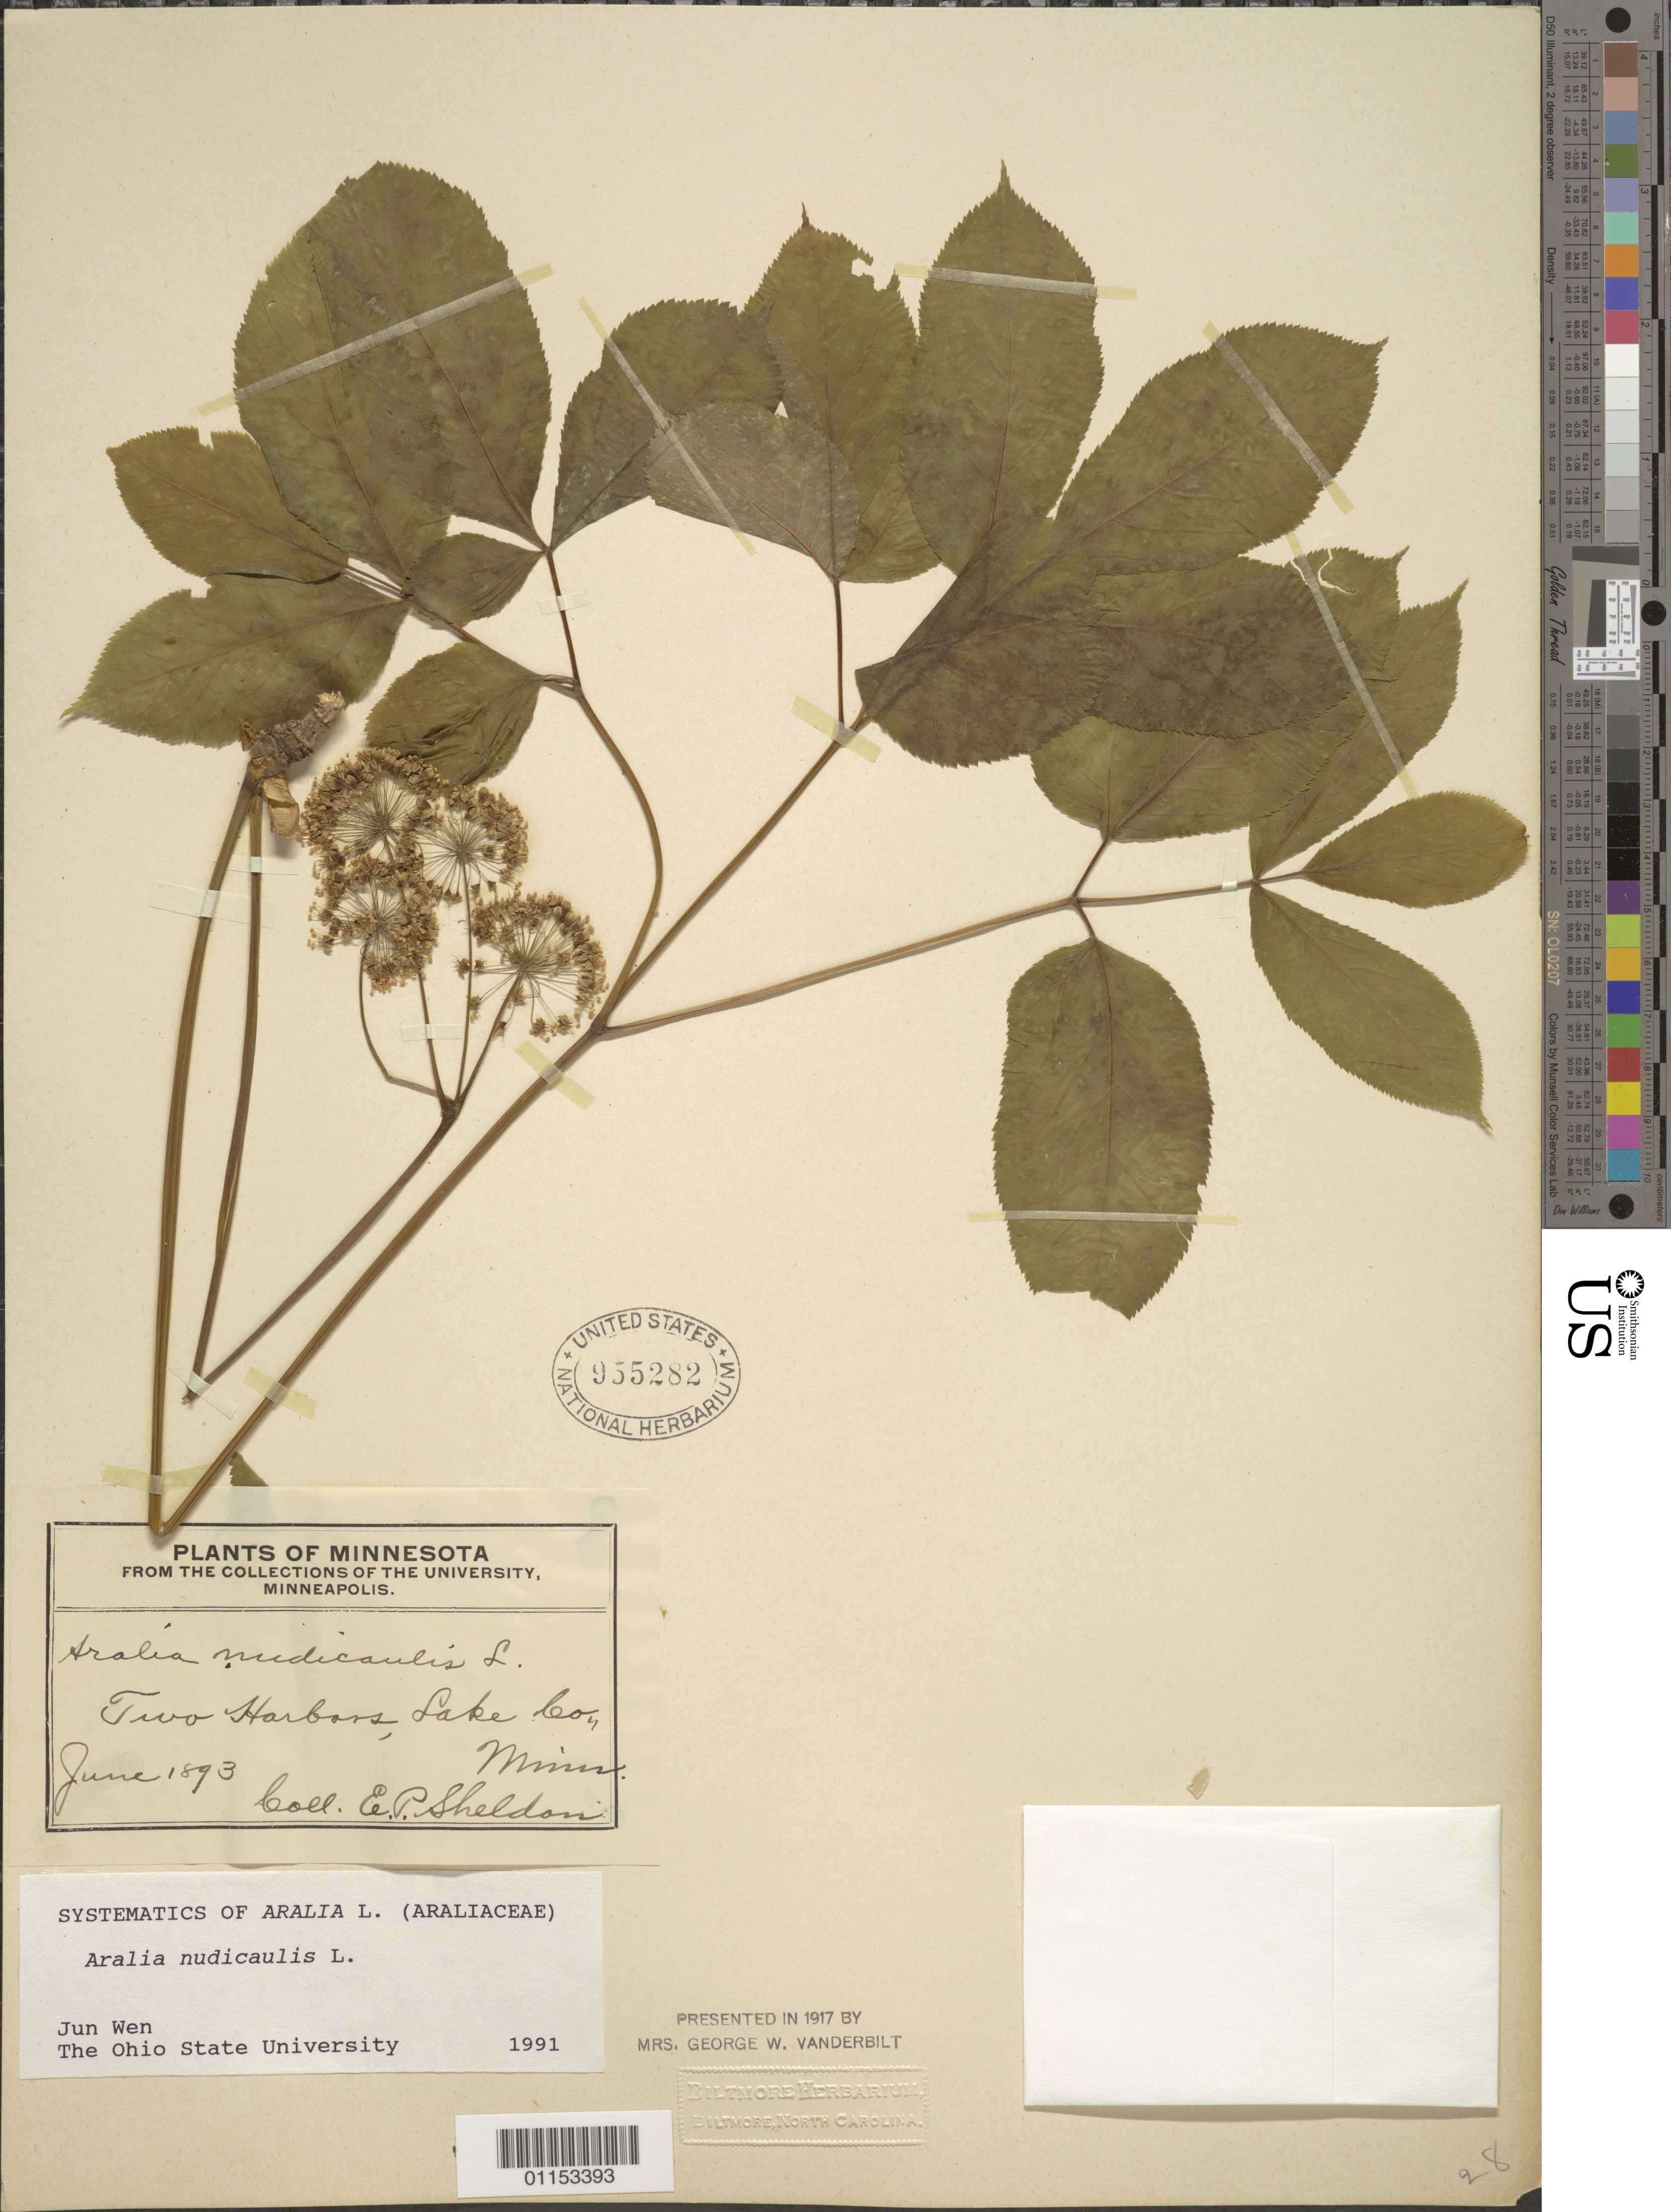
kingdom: Plantae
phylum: Tracheophyta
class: Magnoliopsida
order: Apiales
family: Araliaceae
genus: Aralia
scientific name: Aralia nudicaulis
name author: L.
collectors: E. P. Sheldon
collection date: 1893-06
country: United States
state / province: Minnesota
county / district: Lake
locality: Two Harbors.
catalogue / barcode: US 955282